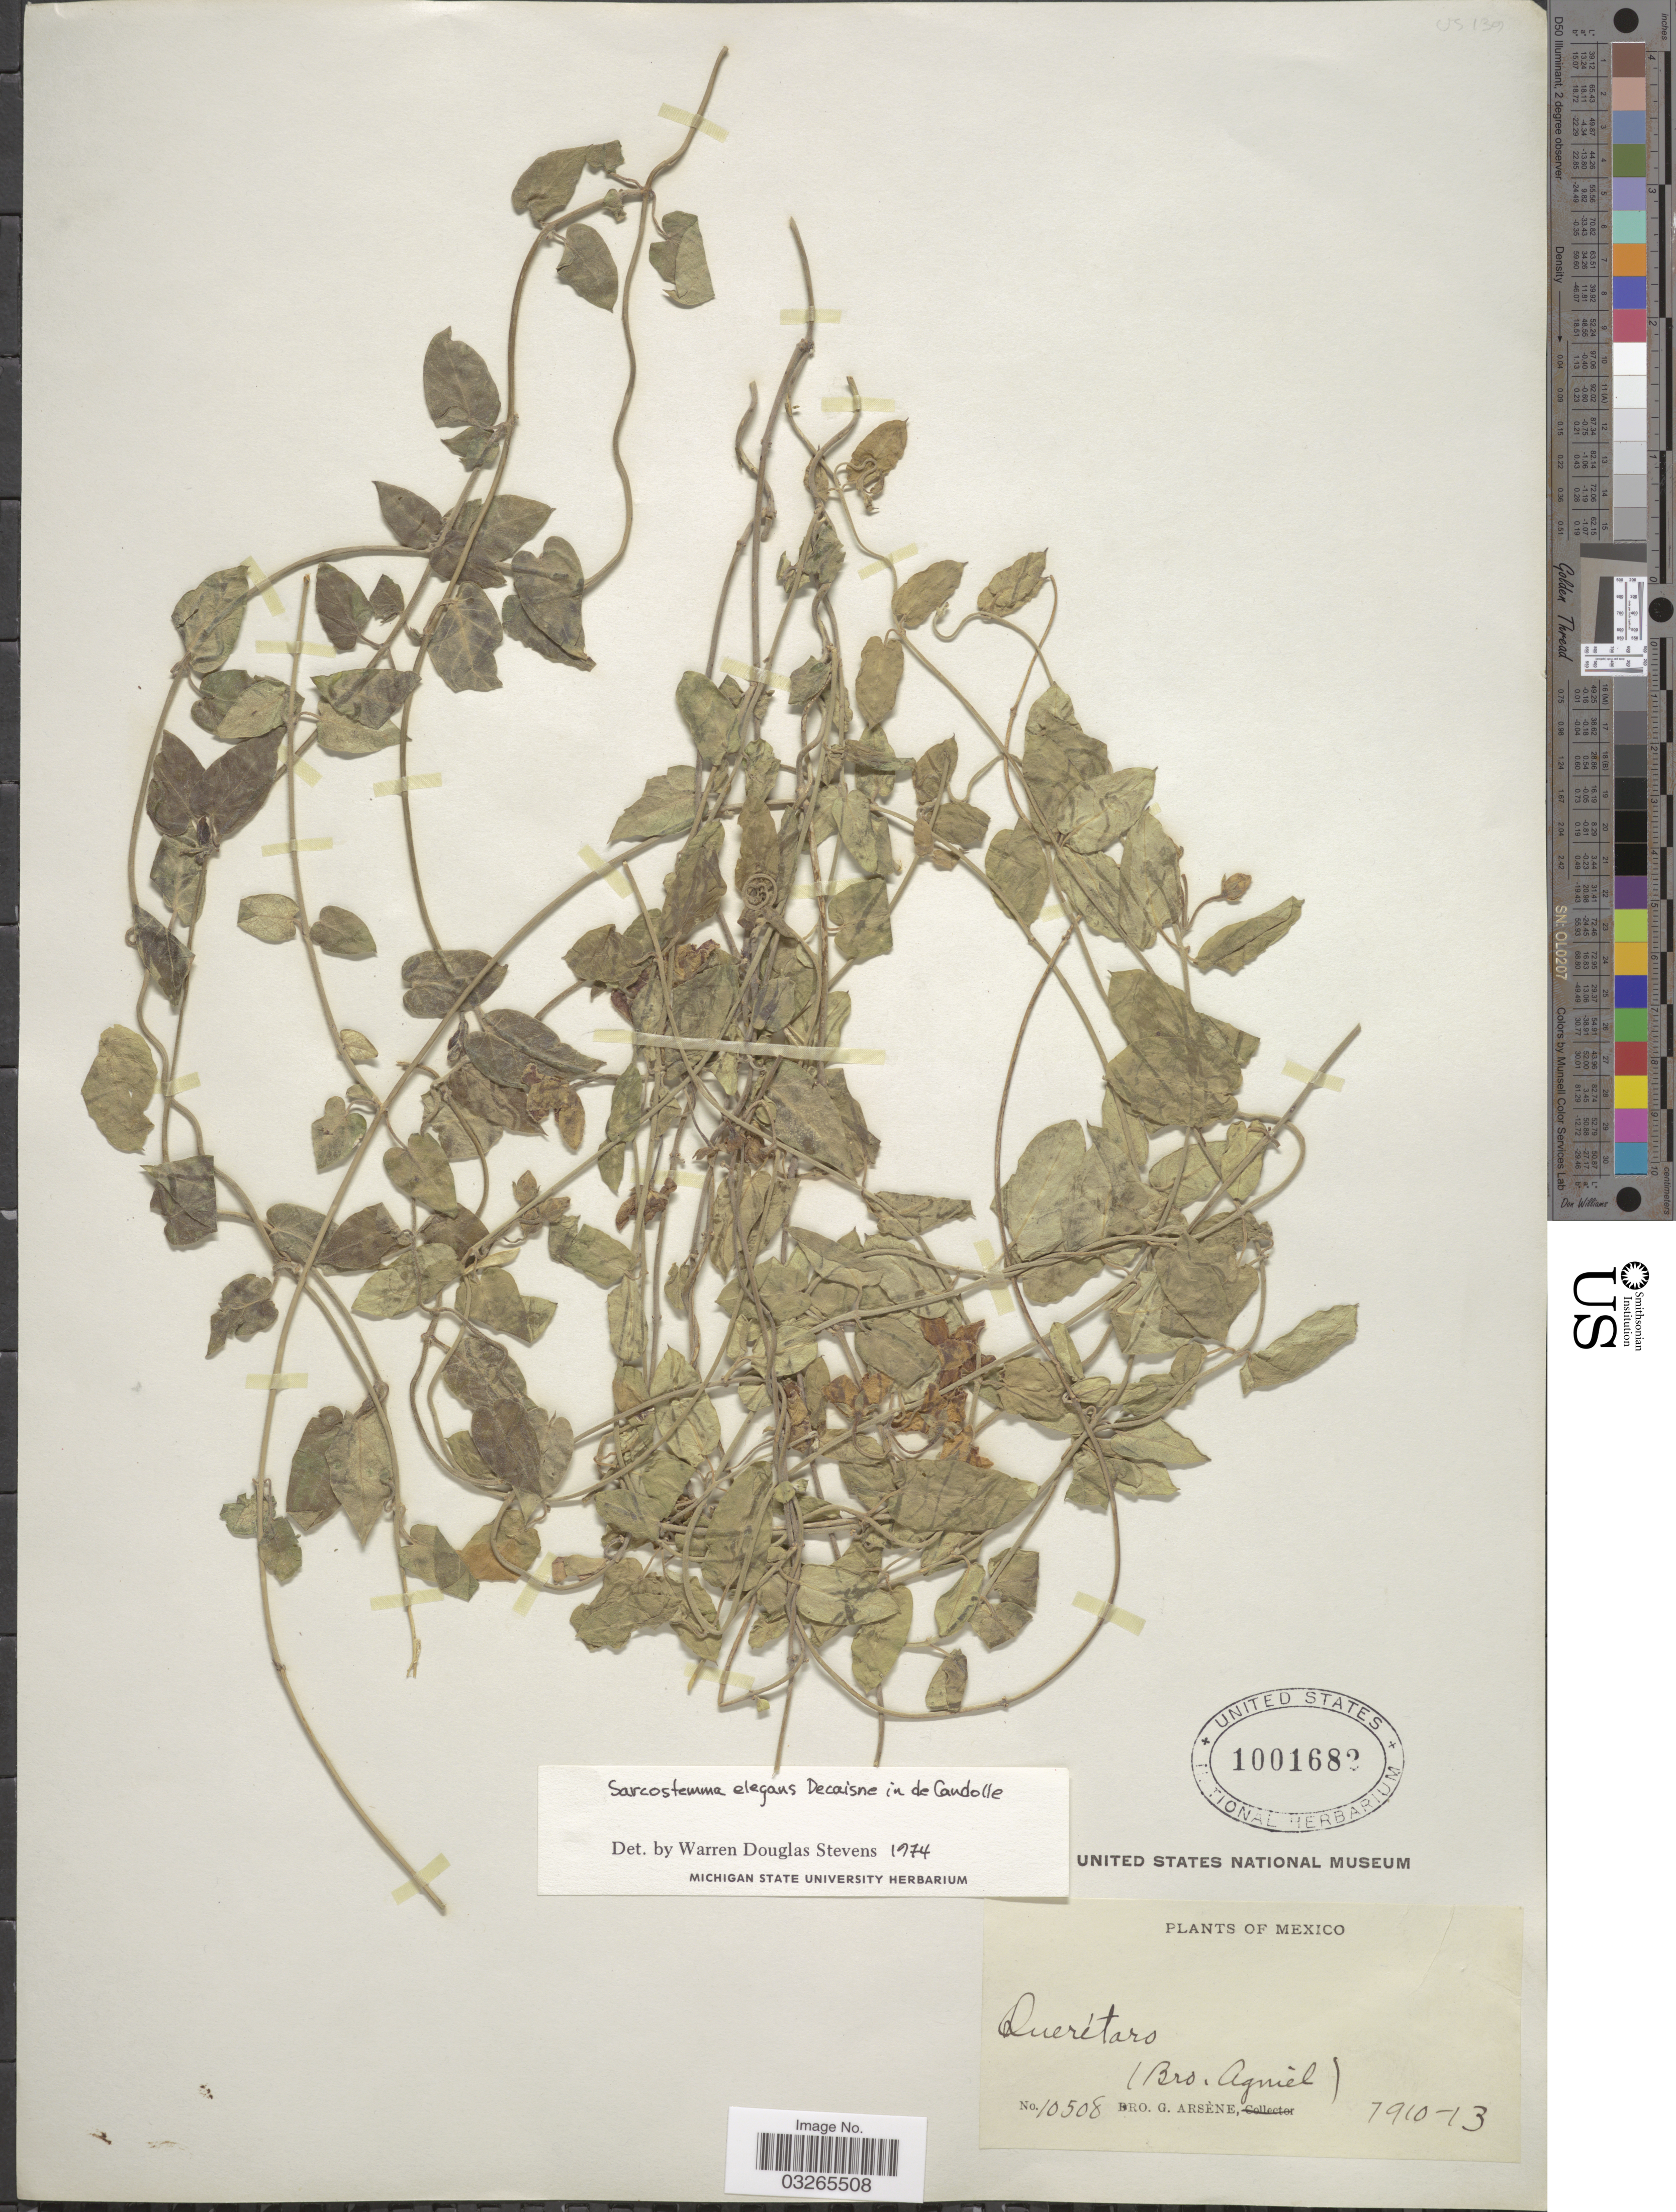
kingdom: Plantae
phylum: Tracheophyta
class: Magnoliopsida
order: Gentianales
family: Apocynaceae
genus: Sarcostemma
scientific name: Sarcostemma elegans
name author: Decne.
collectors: Bro. G. Arsène & Bro. Agniel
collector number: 10508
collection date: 1910/1913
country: Mexico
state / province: Querétaro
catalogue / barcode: US 1001682